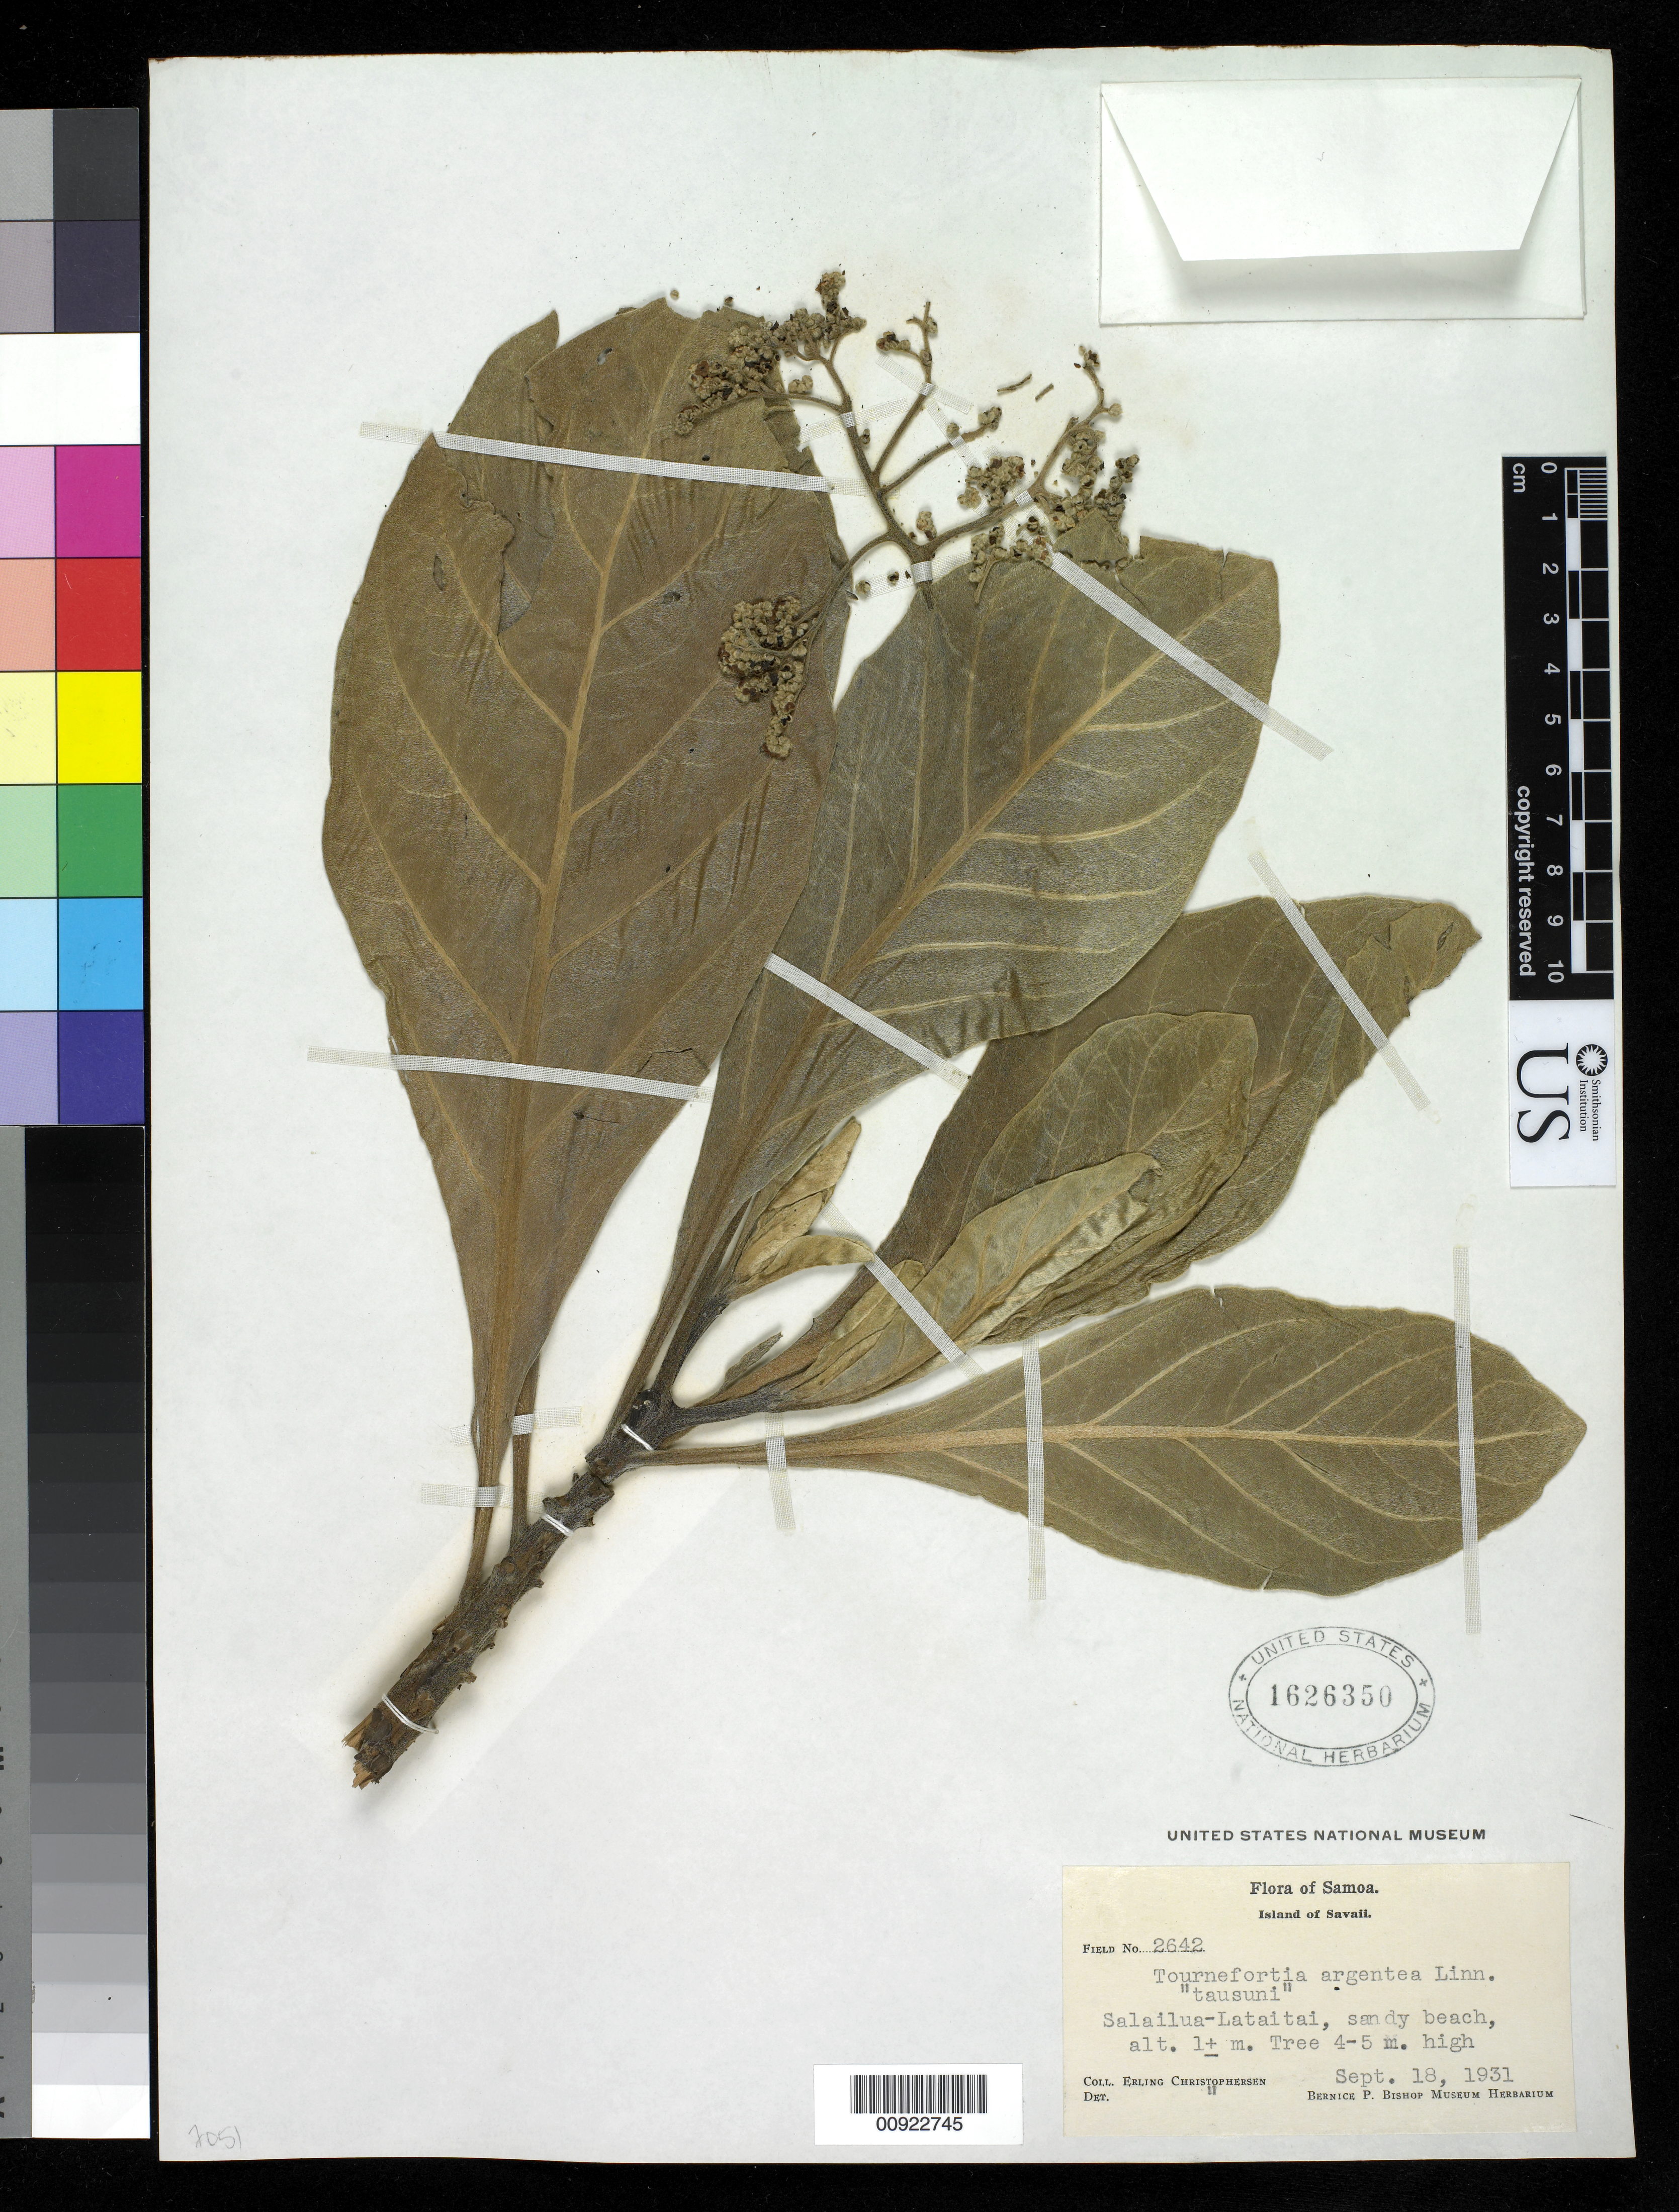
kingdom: Plantae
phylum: Tracheophyta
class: Magnoliopsida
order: Boraginales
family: Heliotropiaceae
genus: Heliotropium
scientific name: Heliotropium arboreum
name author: (Blanco) Mabberley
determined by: Wagner, W. L., (BOT), Smithsonian Institution - National Museum of Natural History (UNITED STATES)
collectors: E. Christophersen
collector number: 2642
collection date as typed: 18 Sep 1931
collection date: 1931-09-18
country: Samoa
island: Savai'i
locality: Salailua-Lataitai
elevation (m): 1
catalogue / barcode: US 1626350